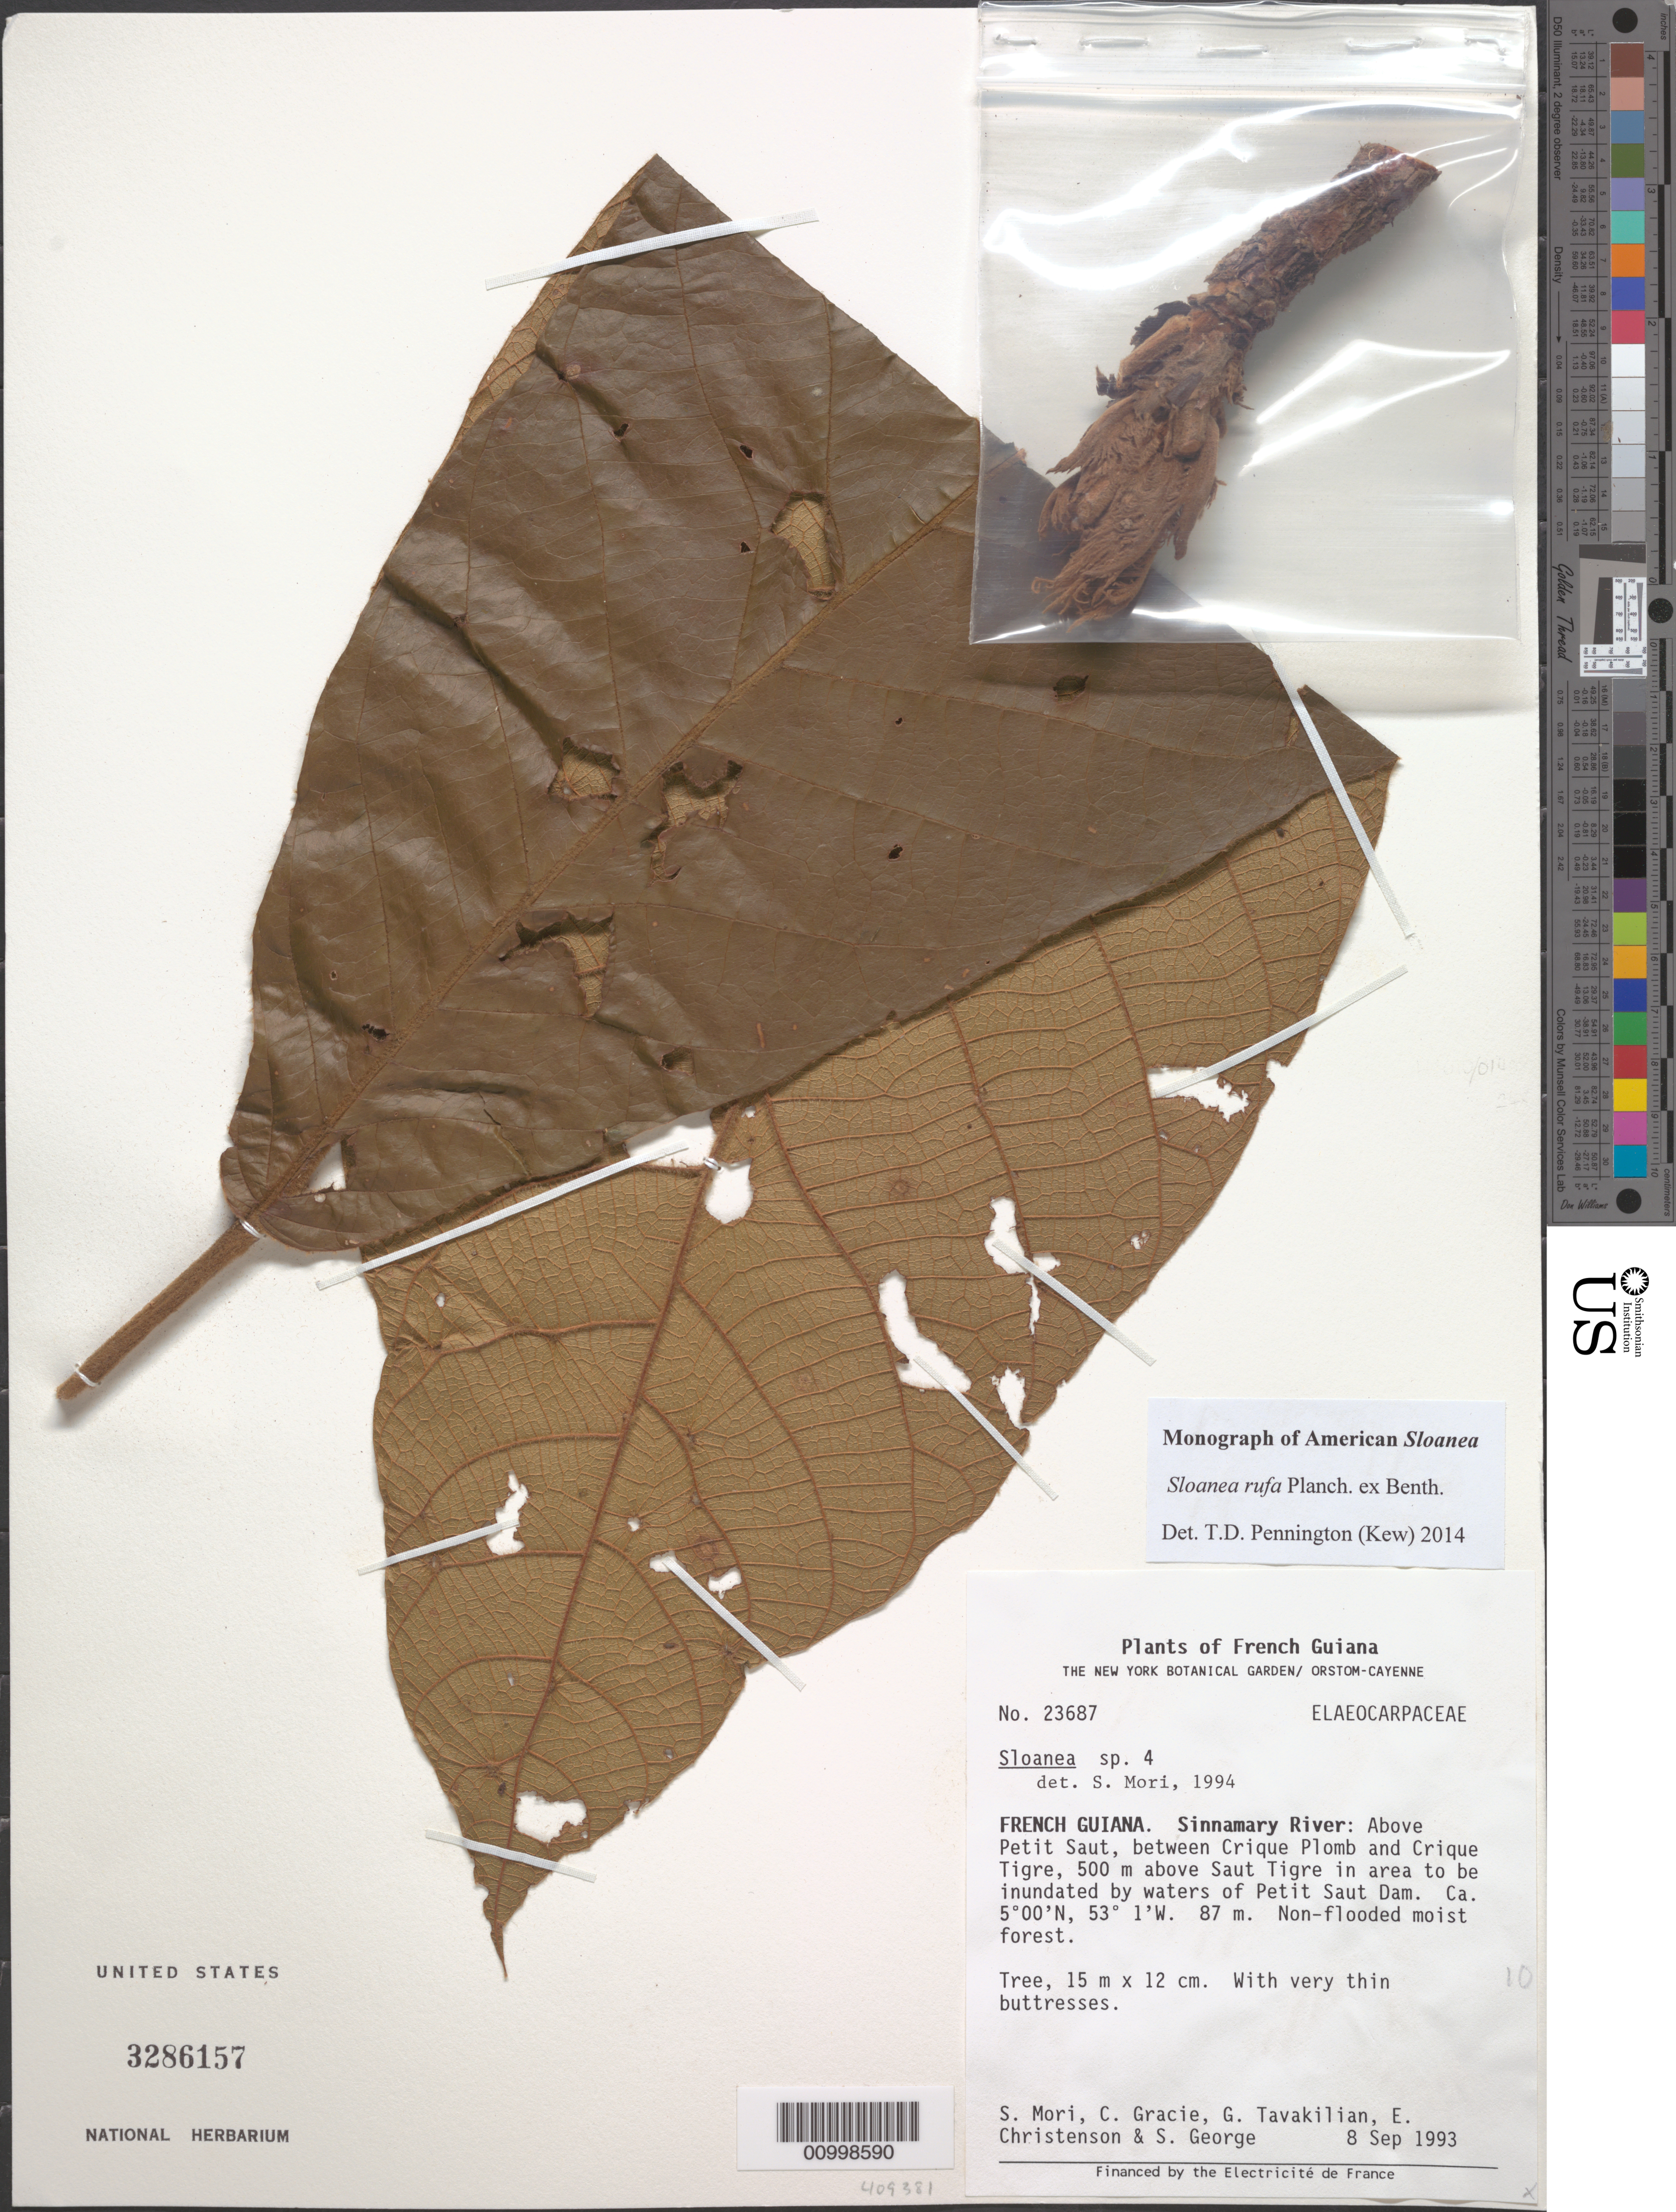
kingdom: Plantae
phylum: Tracheophyta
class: Magnoliopsida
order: Oxalidales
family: Elaeocarpaceae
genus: Sloanea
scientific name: Sloanea rufa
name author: Planch. ex Benth.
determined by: Pennington, T. D., (K)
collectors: S. Mori, C. A. Gracie, G. Tavakilian, E. Christenson & S. George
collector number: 23687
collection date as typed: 8-Sep-93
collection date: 1993-09-08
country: French Guiana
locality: Sinnamary River, above Petit Saut, between Crique Plomb and Crique Tigre, 500 m about Saut Tigre in area to be inundated by waters of Petit Saut Dam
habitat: Non-flooded moist forest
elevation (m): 87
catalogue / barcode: US 3286157